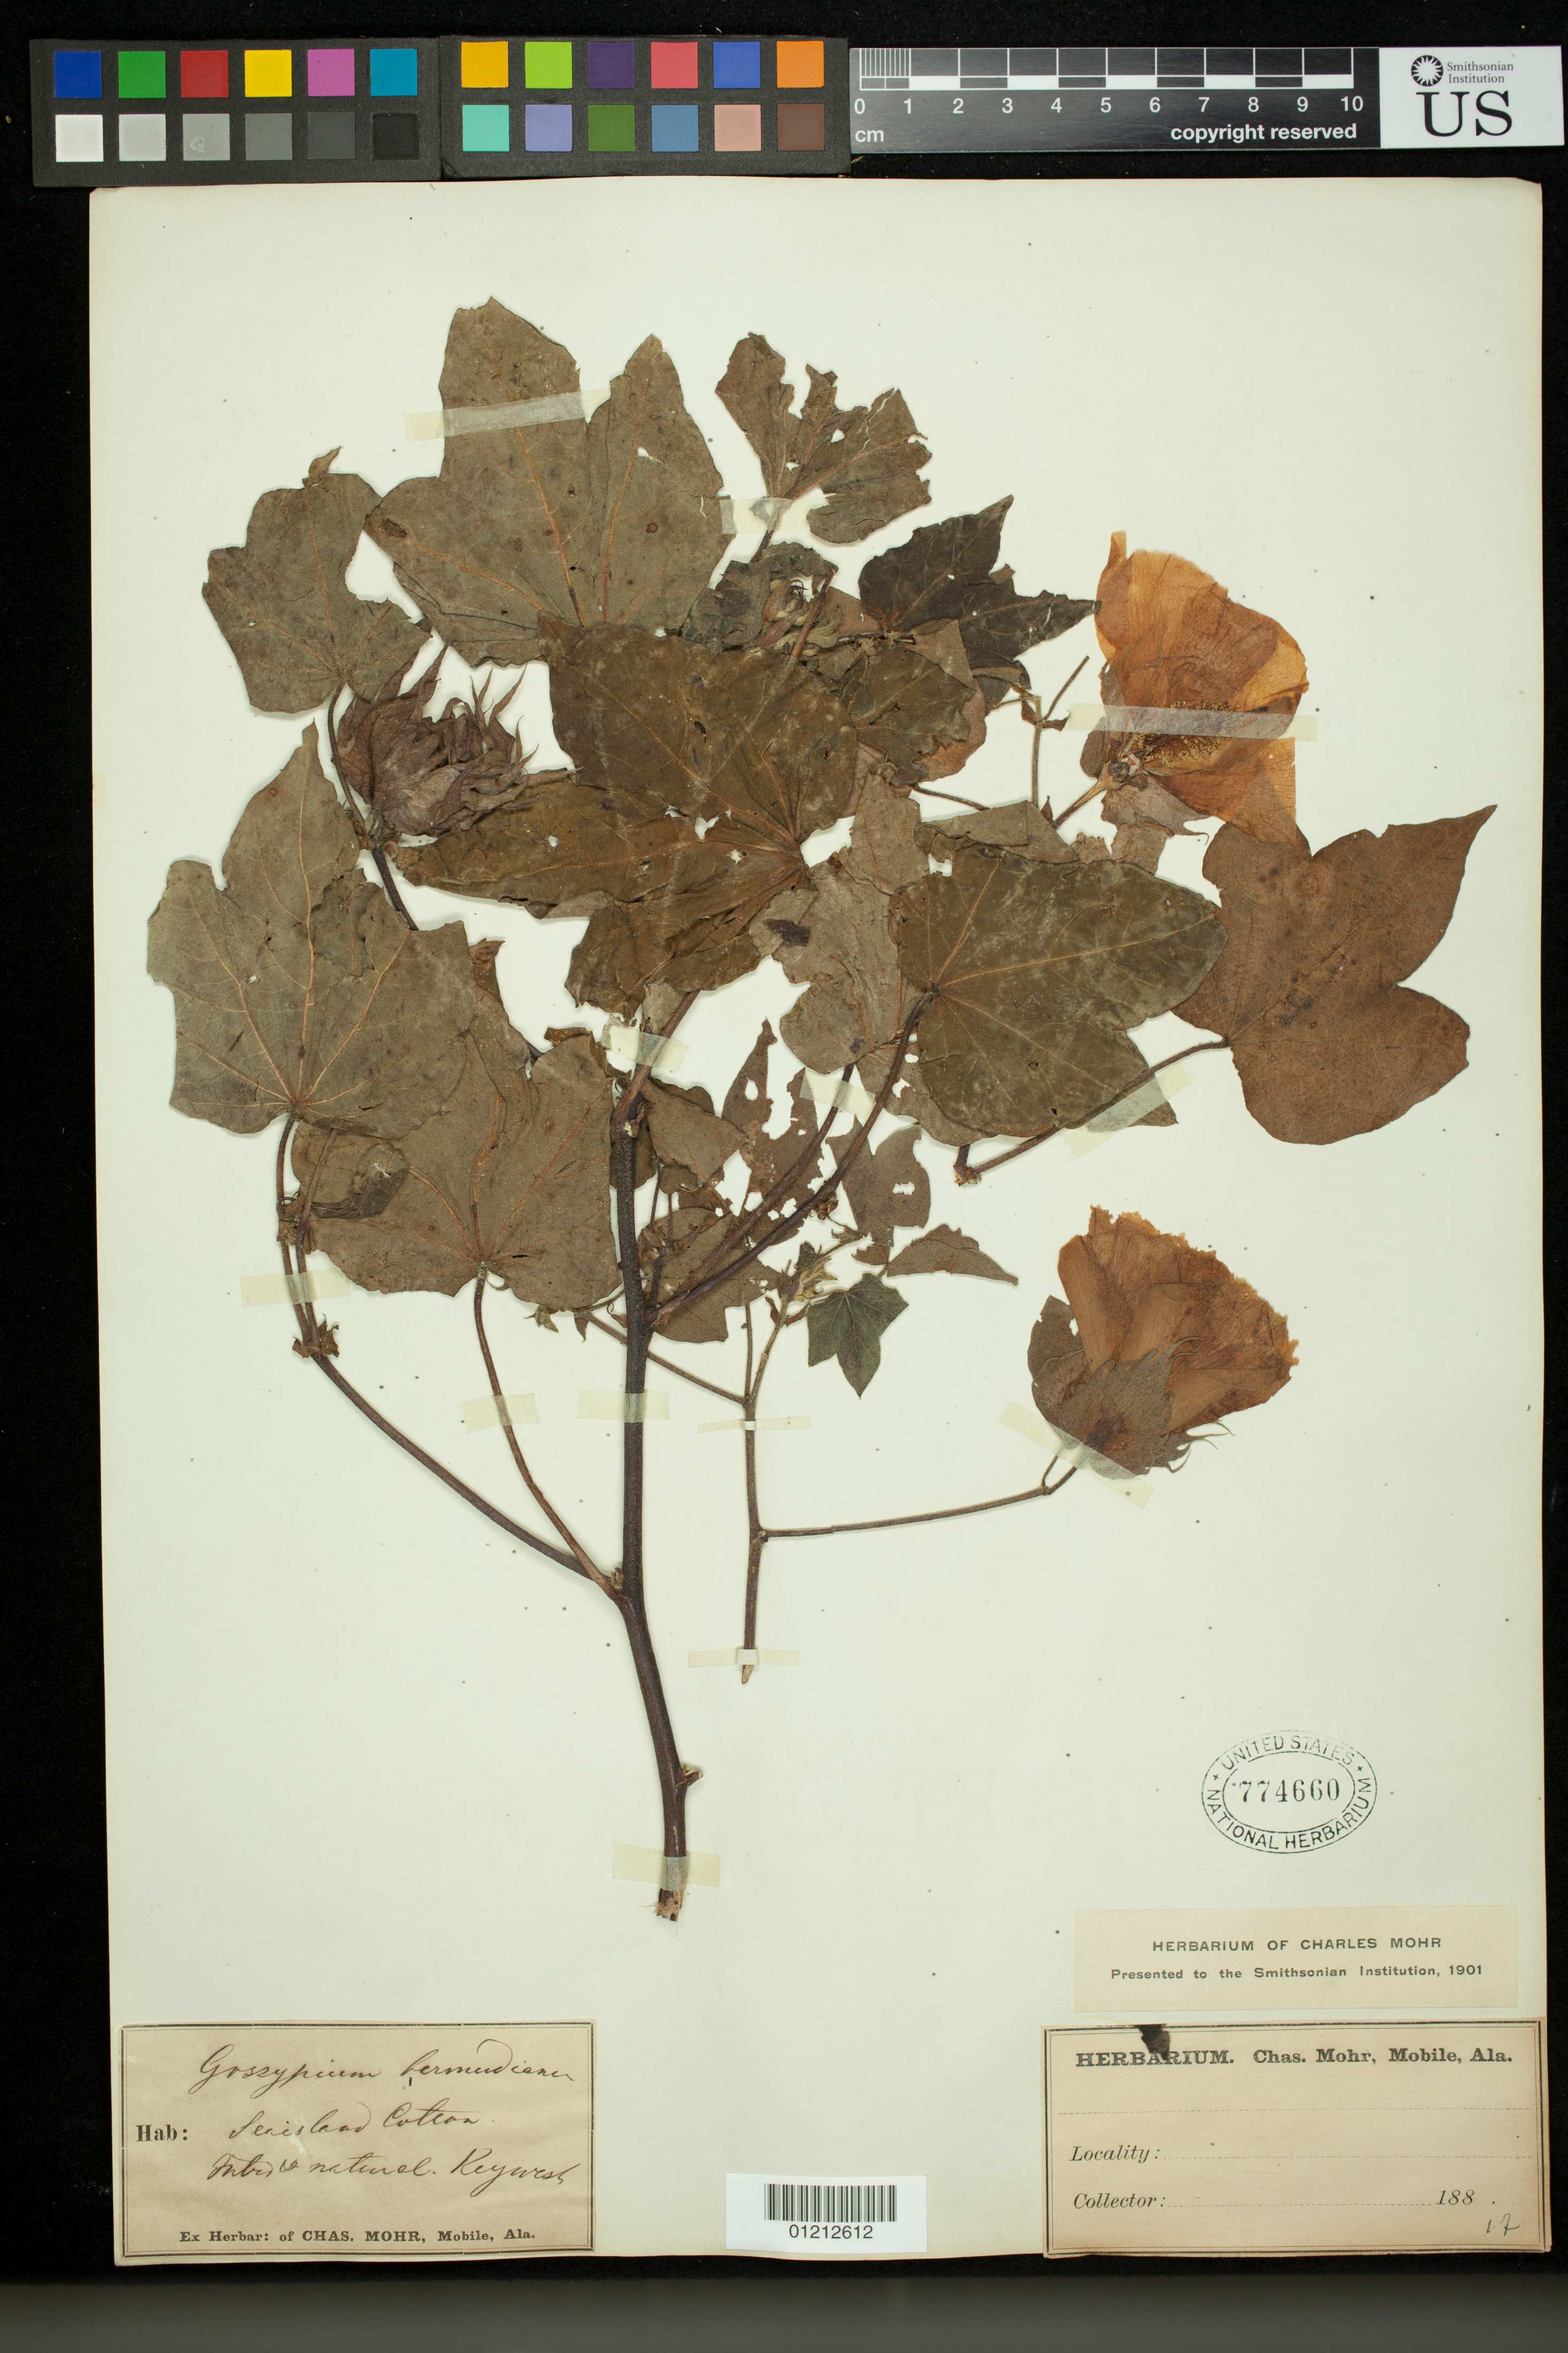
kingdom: Plantae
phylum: Tracheophyta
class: Magnoliopsida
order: Malvales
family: Malvaceae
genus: Gossypium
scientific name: Gossypium punctatum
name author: Schumach. & Thonn.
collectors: C. T. Mohr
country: United States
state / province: Florida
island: Key West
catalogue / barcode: US 774600